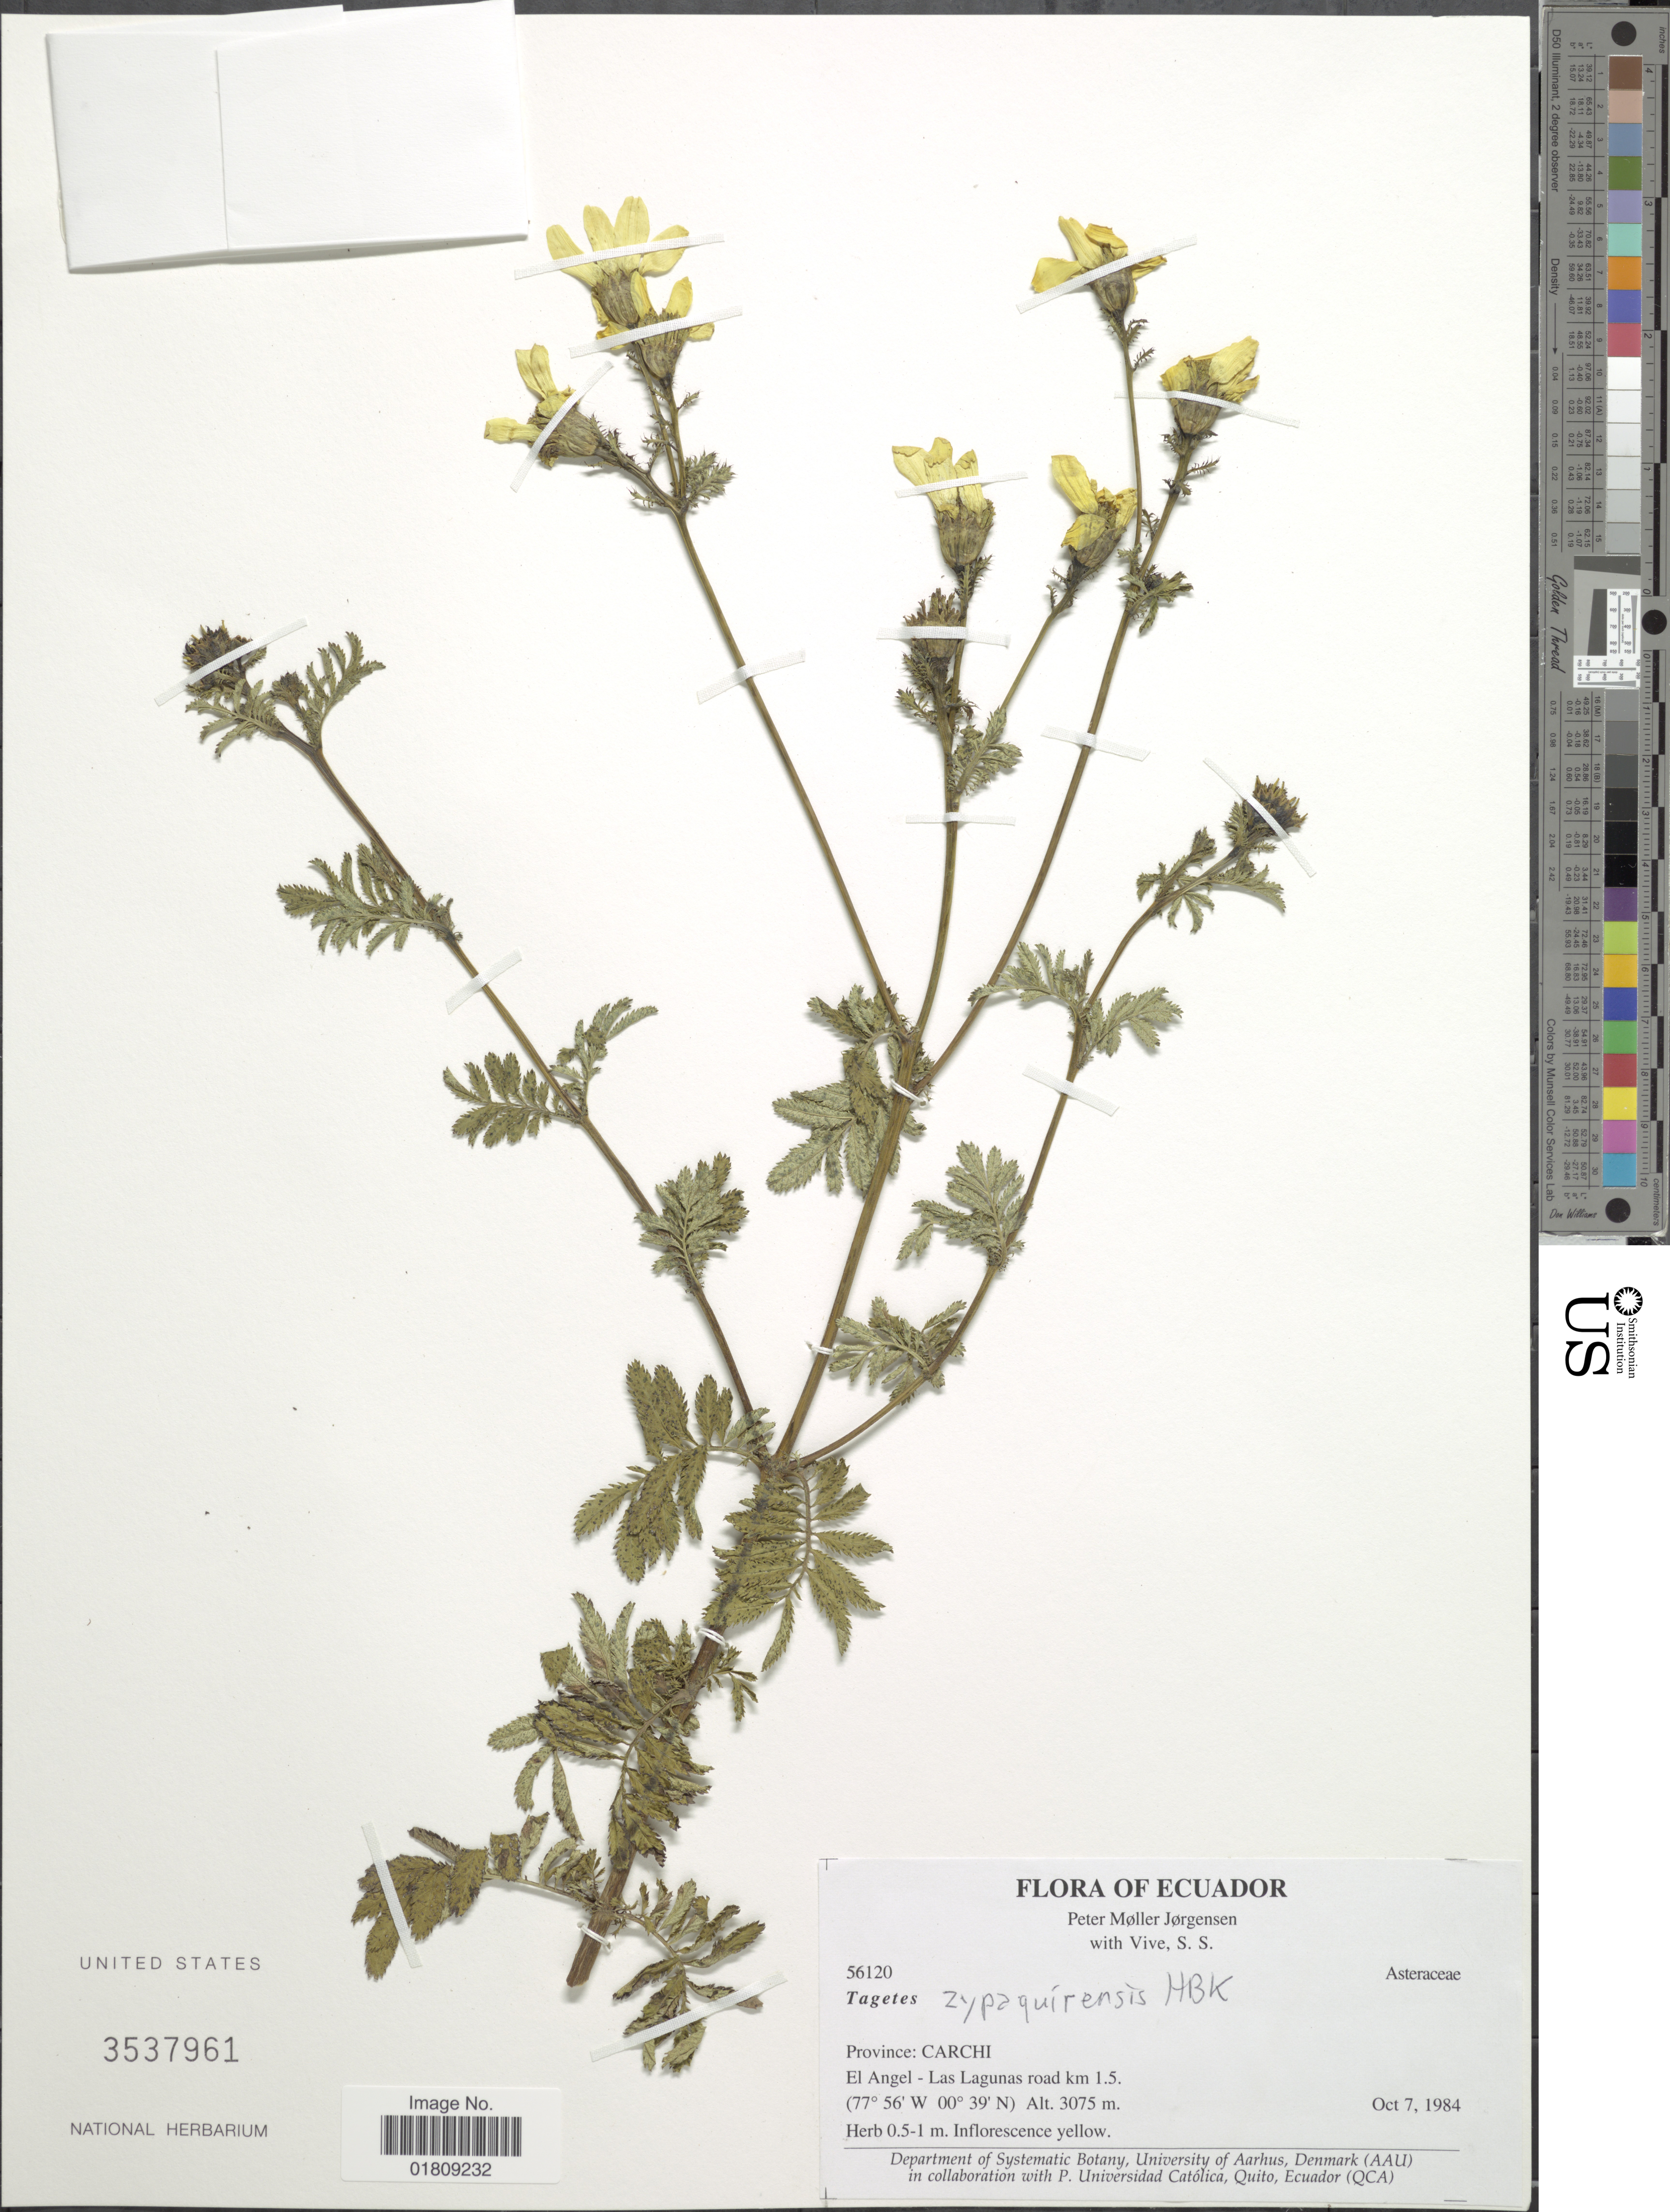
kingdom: Plantae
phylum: Tracheophyta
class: Magnoliopsida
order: Asterales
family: Asteraceae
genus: Tagetes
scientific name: Tagetes zypaquirensis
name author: Humb. & Bonpl.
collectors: P. M. Jørgensen & S. Vive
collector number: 56120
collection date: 1984-10-07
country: Ecuador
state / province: Carchi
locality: El Angel-Las Lagunas road km 1.5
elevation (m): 3075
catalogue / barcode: US 3537961